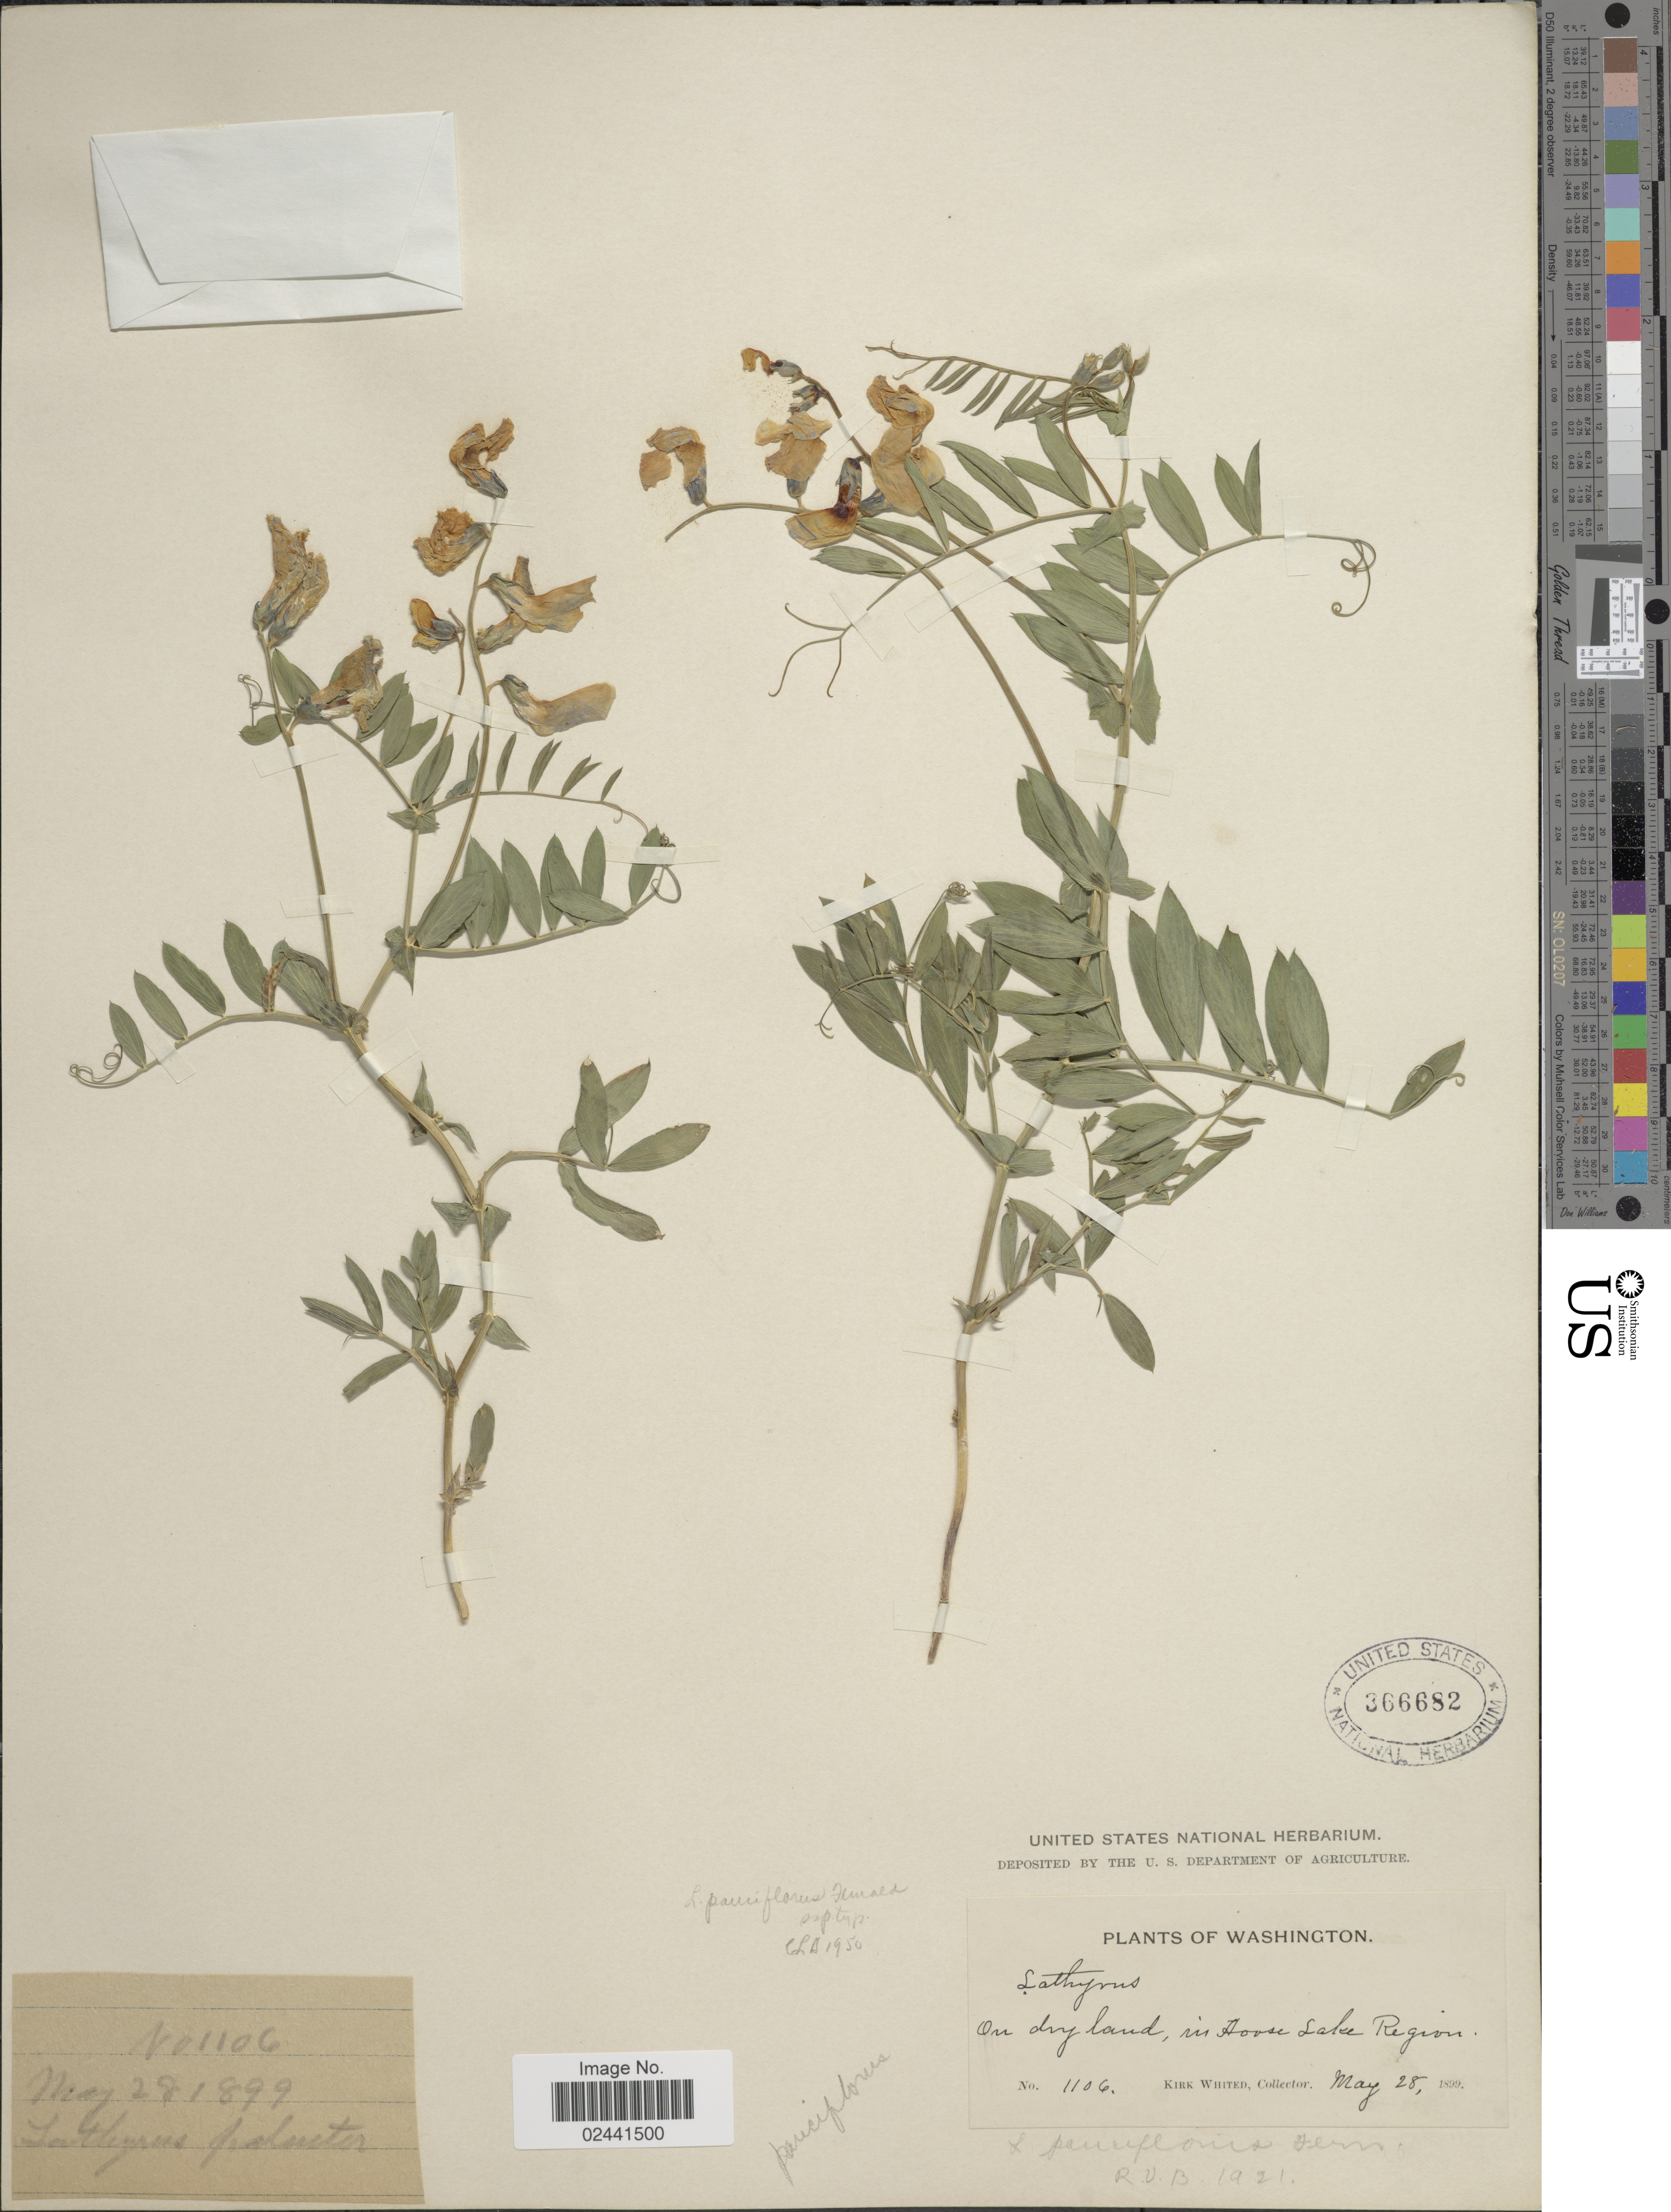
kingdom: Plantae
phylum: Tracheophyta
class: Magnoliopsida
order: Fabales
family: Fabaceae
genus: Lathyrus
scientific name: Lathyrus pauciflorus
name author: Fernald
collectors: K. Whited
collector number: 1106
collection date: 1899-05-28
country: United States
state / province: Washington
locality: On dry land, onGoose Lake Region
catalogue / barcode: US 366682